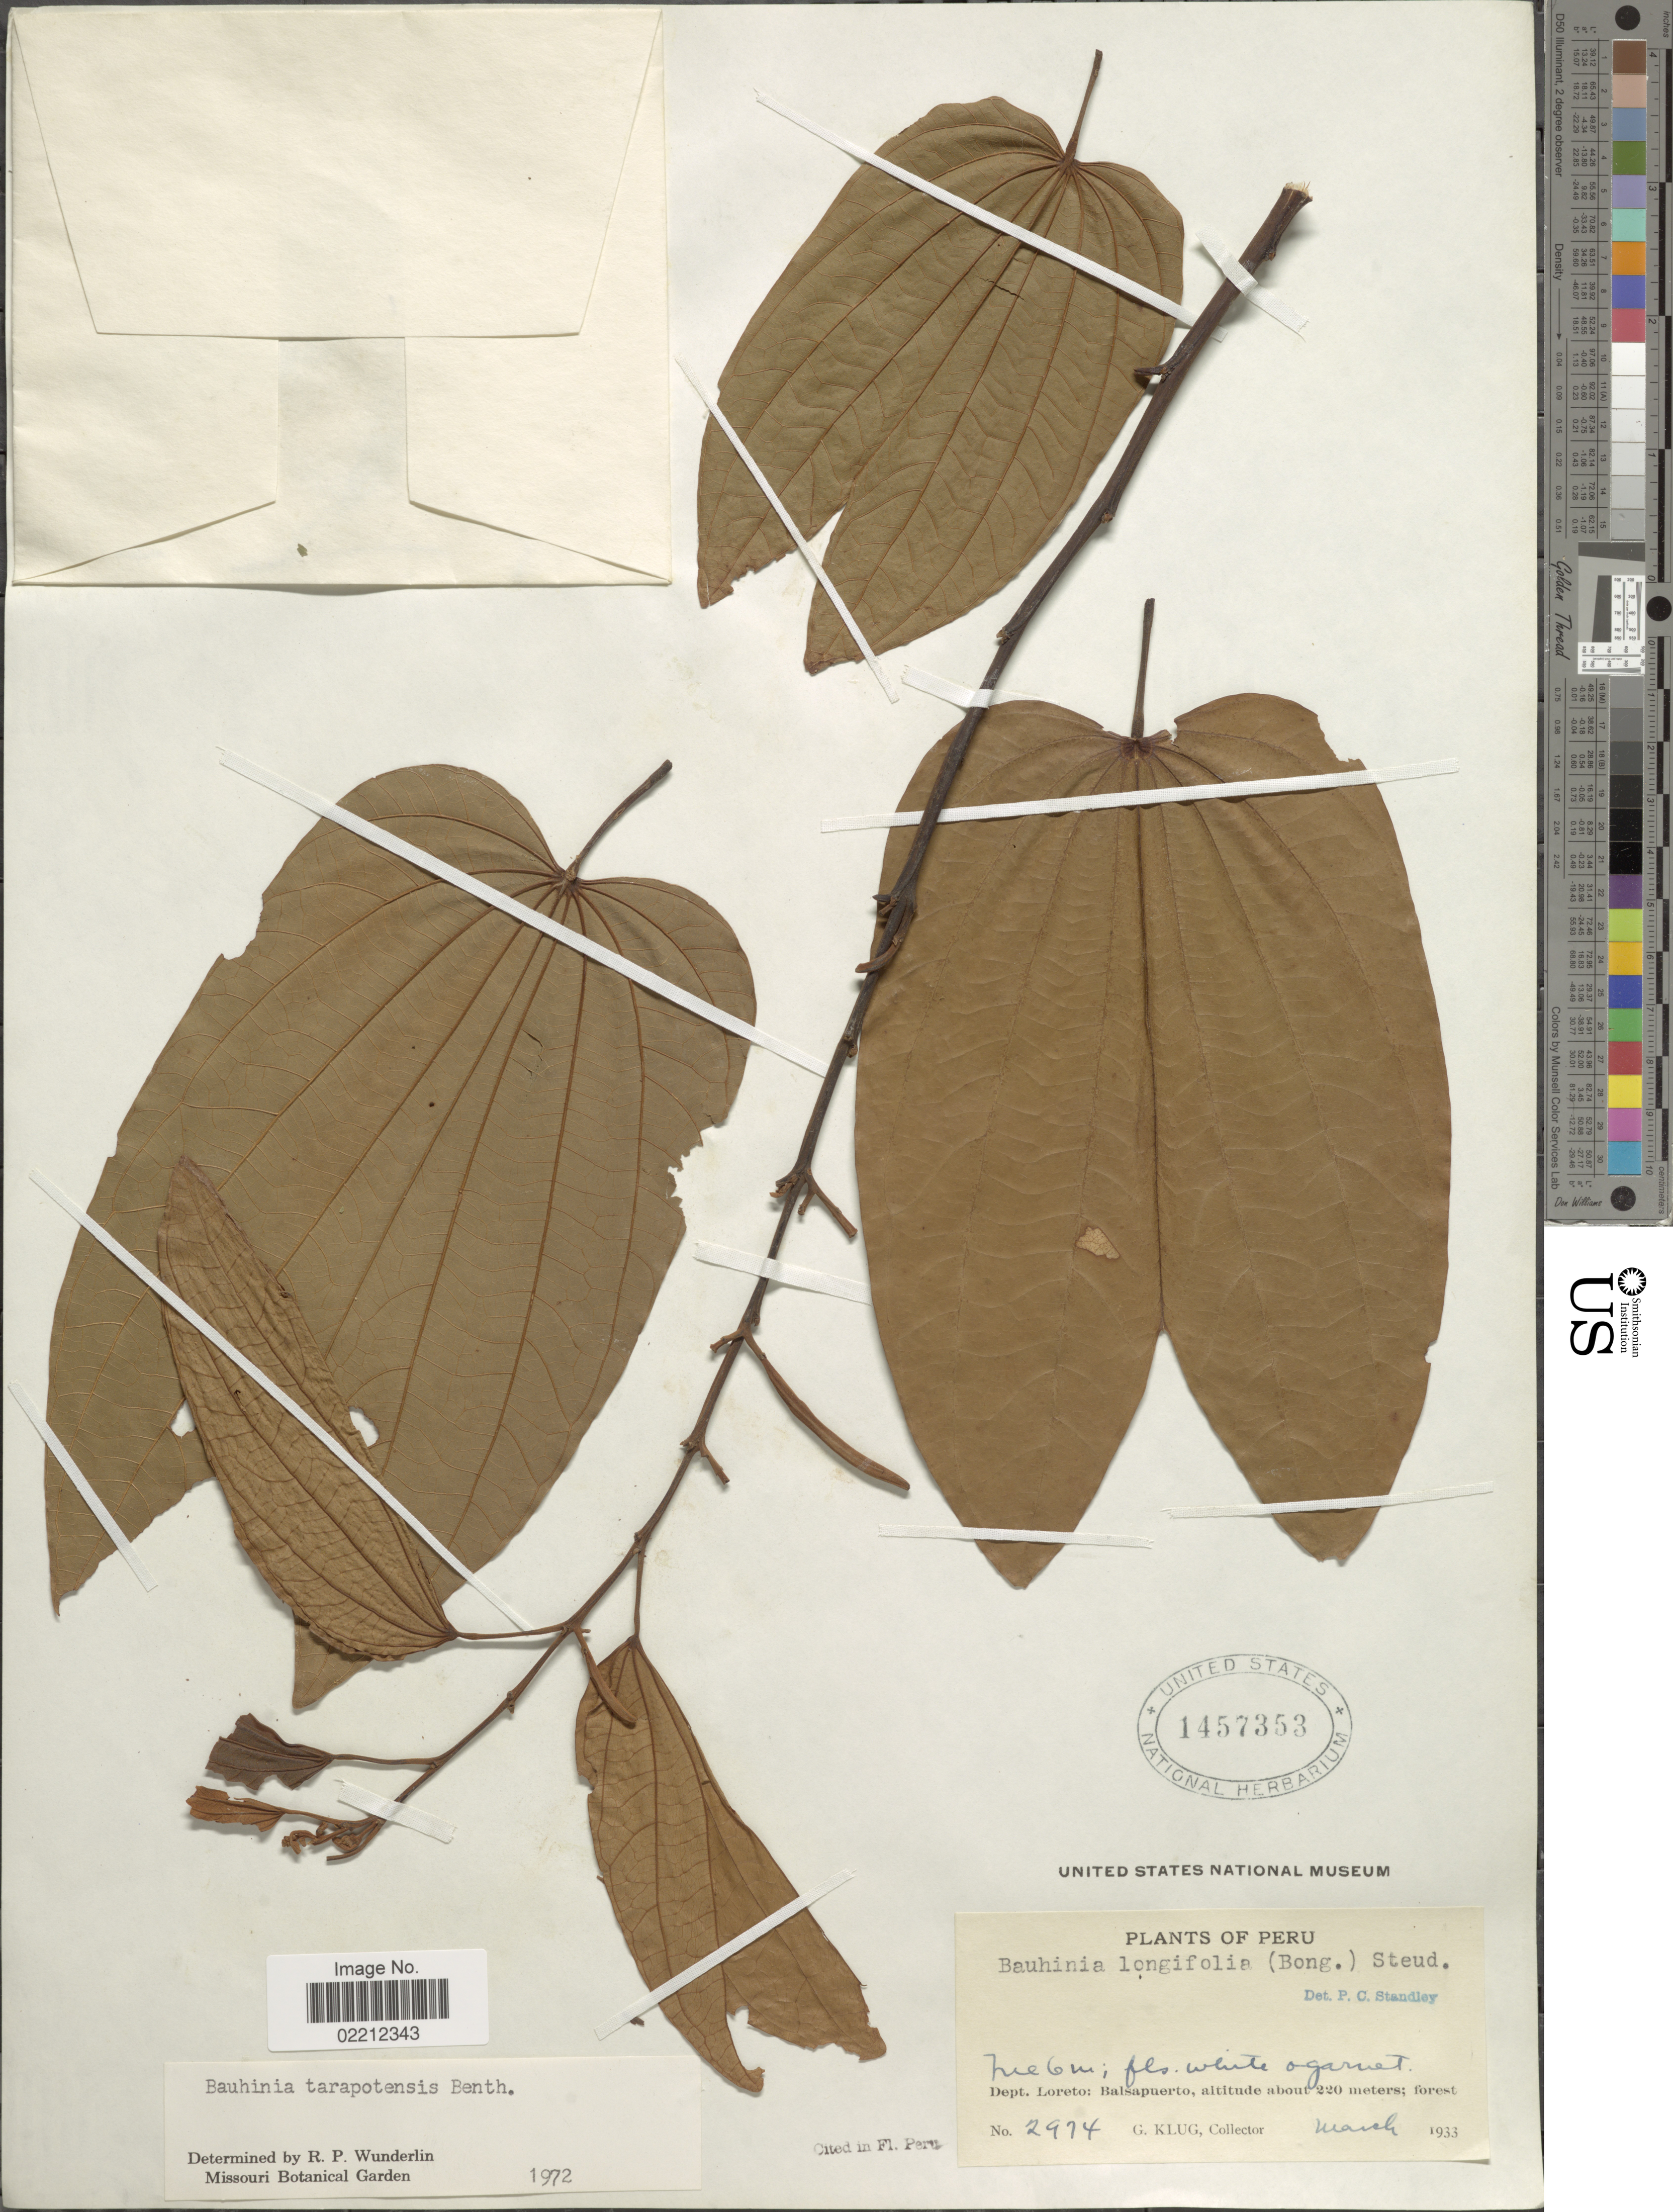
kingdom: Plantae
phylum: Tracheophyta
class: Magnoliopsida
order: Fabales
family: Fabaceae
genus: Bauhinia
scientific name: Bauhinia tarapotensis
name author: Benth.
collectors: G. Klug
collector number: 2974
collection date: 1933-03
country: Peru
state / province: Loreto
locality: Balsapuerto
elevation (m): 220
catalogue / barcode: US 1457353